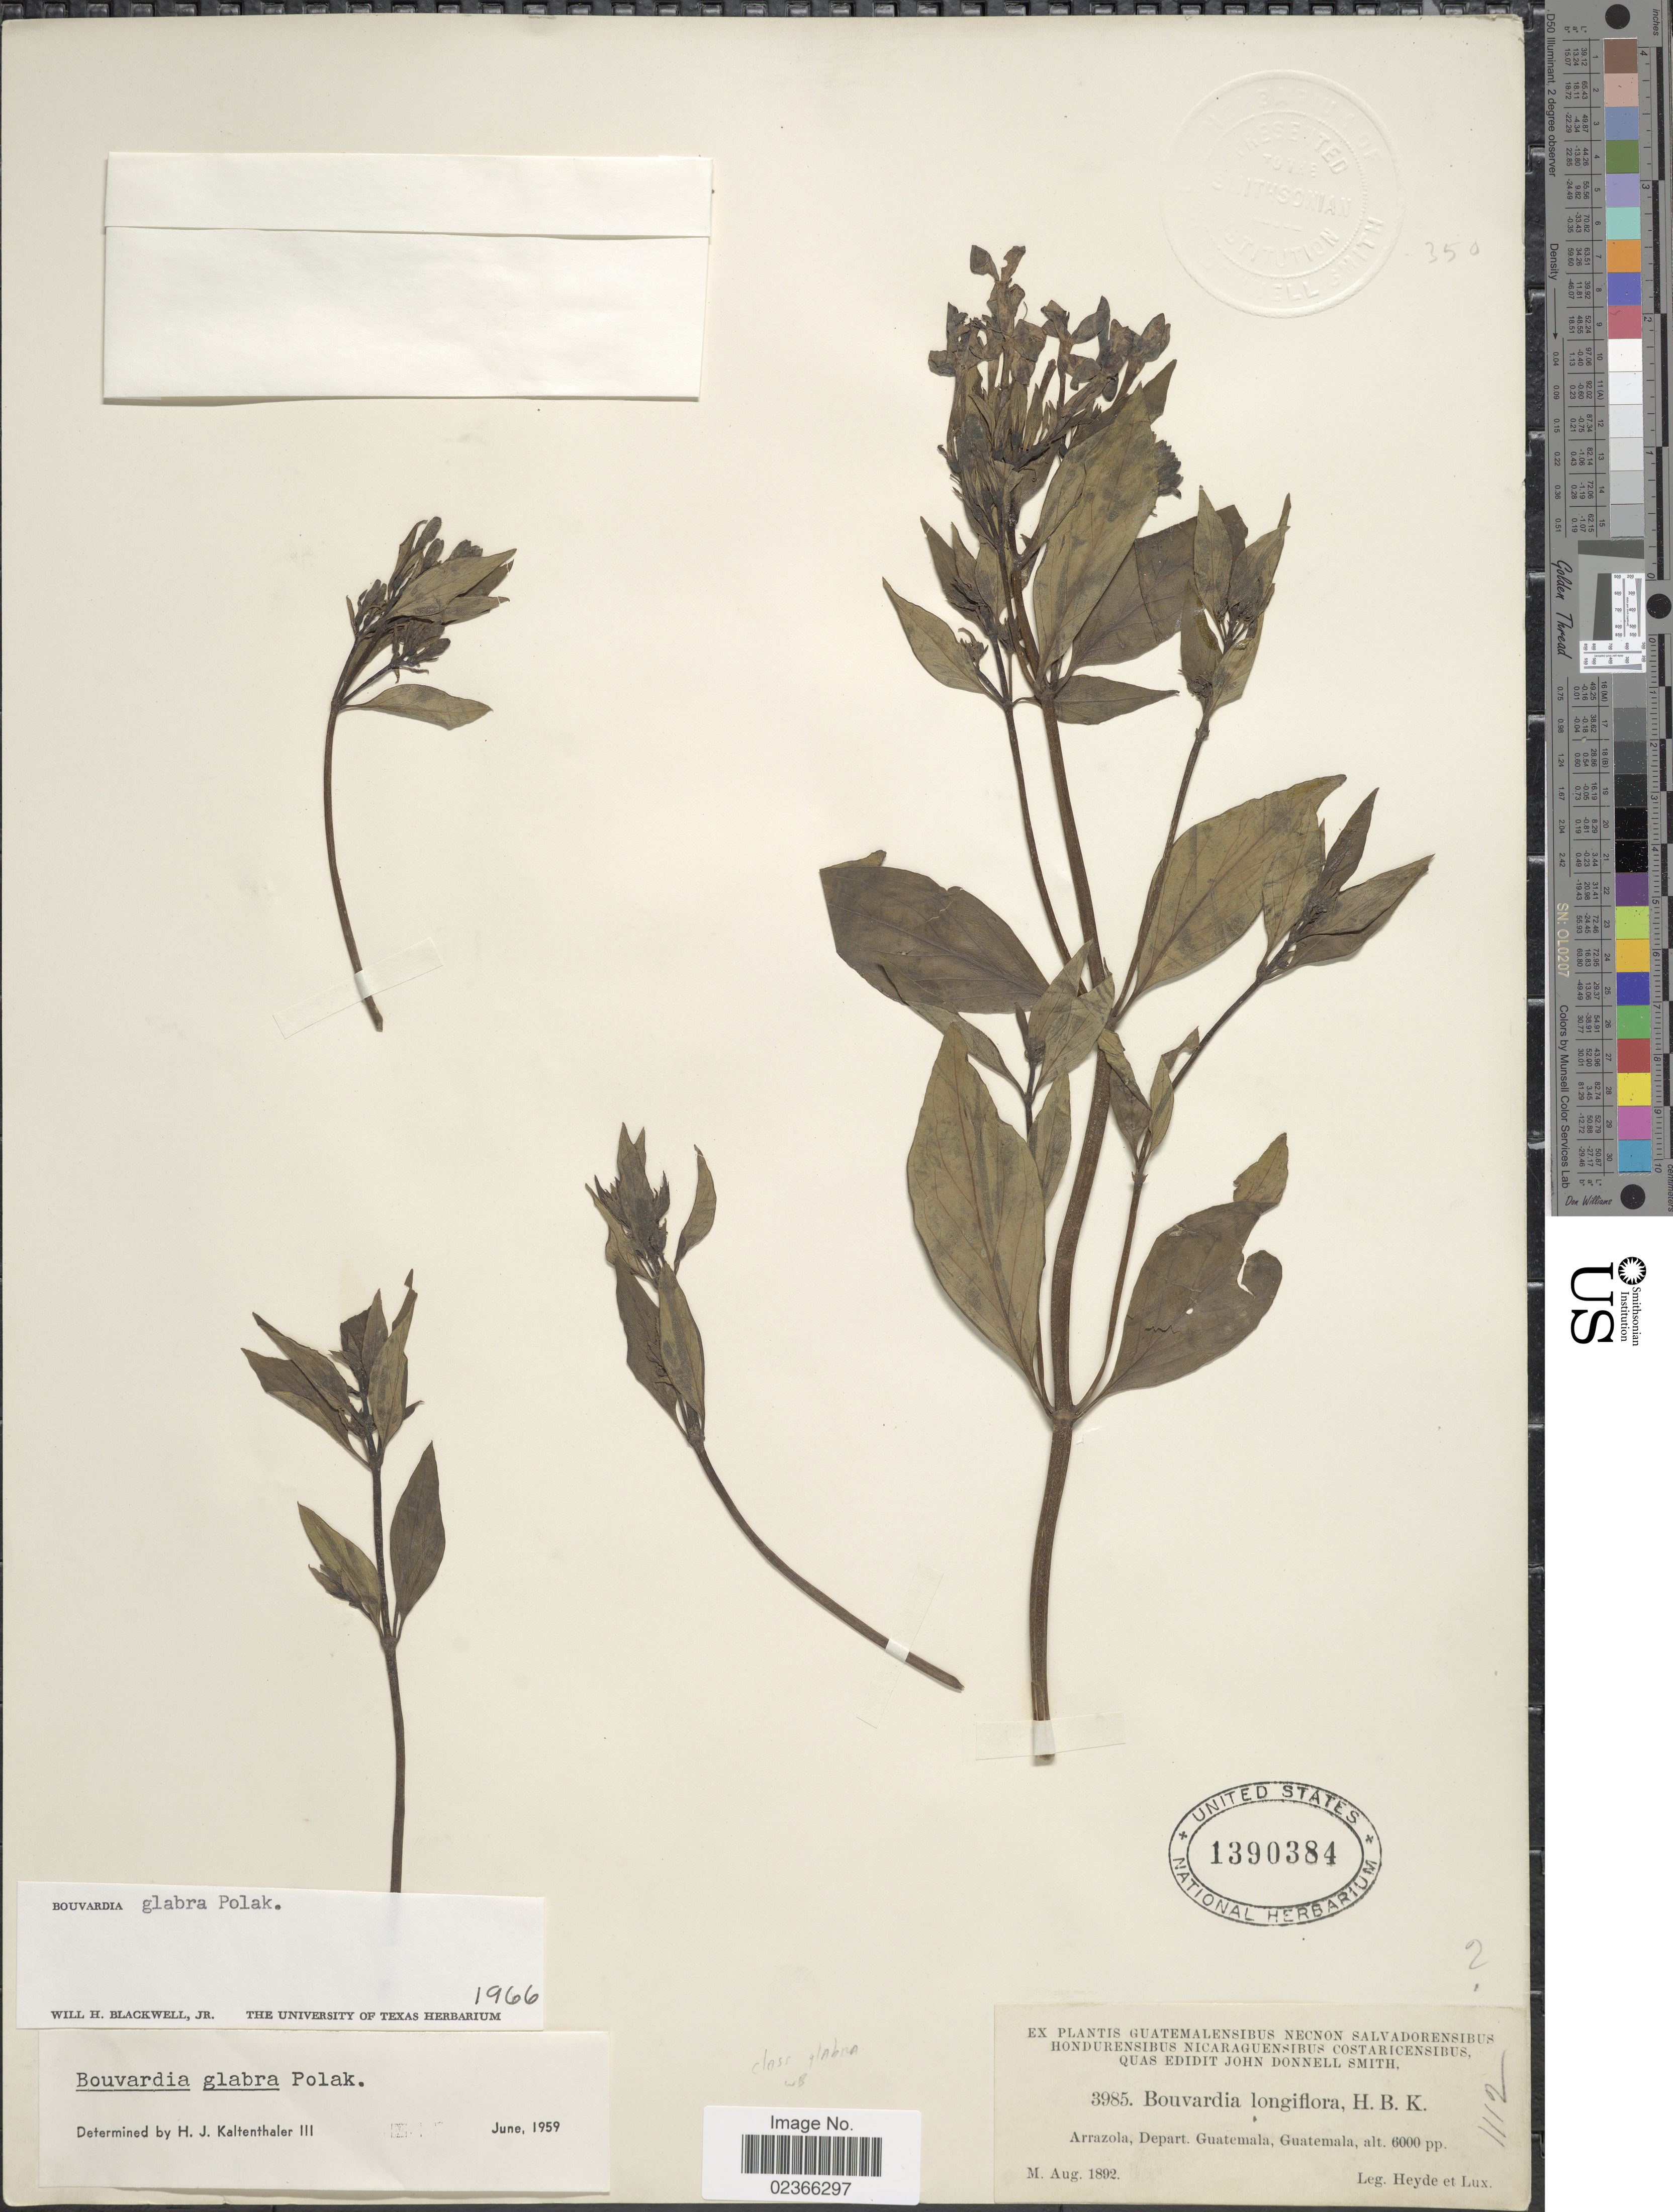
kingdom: Plantae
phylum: Tracheophyta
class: Magnoliopsida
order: Gentianales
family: Rubiaceae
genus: Bouvardia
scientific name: Bouvardia glabra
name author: Polák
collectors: Heyde & Lux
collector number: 3985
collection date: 1892-08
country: Guatemala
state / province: Guatemala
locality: Arrazola, Depart. Guatemala, Guatemala.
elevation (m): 1829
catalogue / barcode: US 1390384